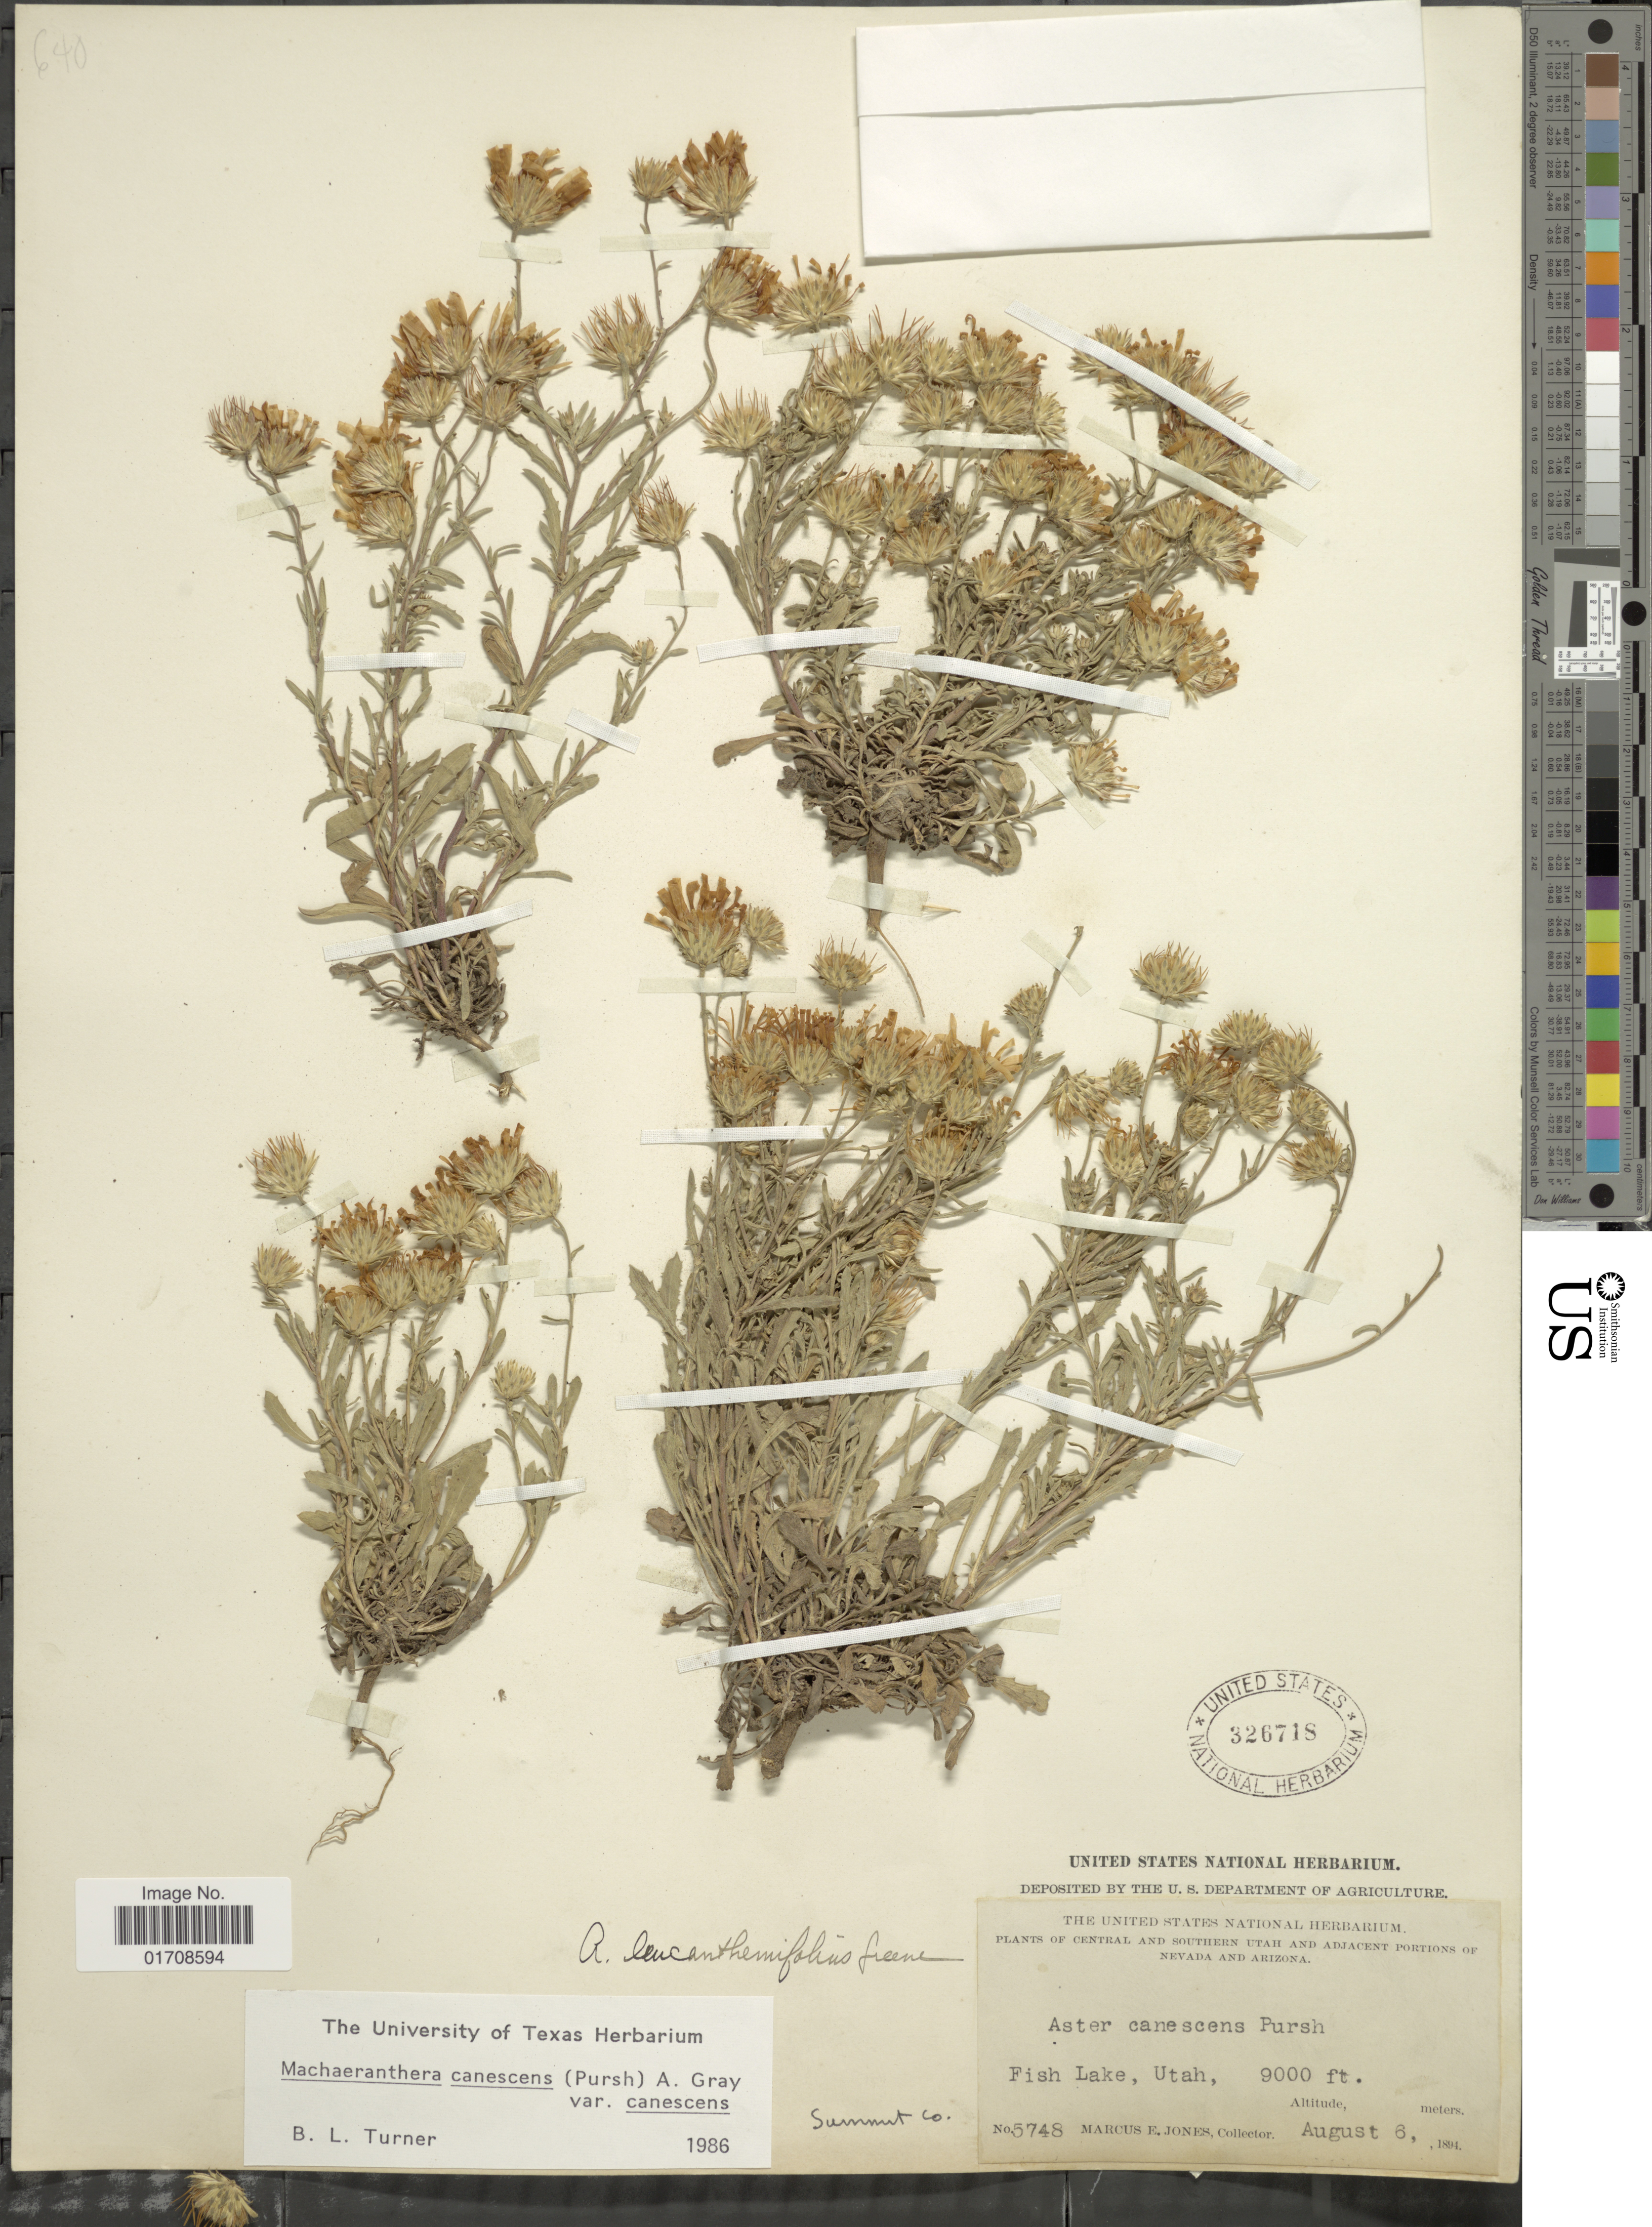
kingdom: Plantae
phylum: Tracheophyta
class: Magnoliopsida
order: Asterales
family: Asteraceae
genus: Machaeranthera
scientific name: Machaeranthera canescens var. canescens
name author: (Pursh) A. Gray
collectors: M. E. Jones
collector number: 5748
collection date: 1894-08-06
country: United States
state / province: Utah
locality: Fisk Lake, Summit Co.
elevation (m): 2743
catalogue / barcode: US 326718